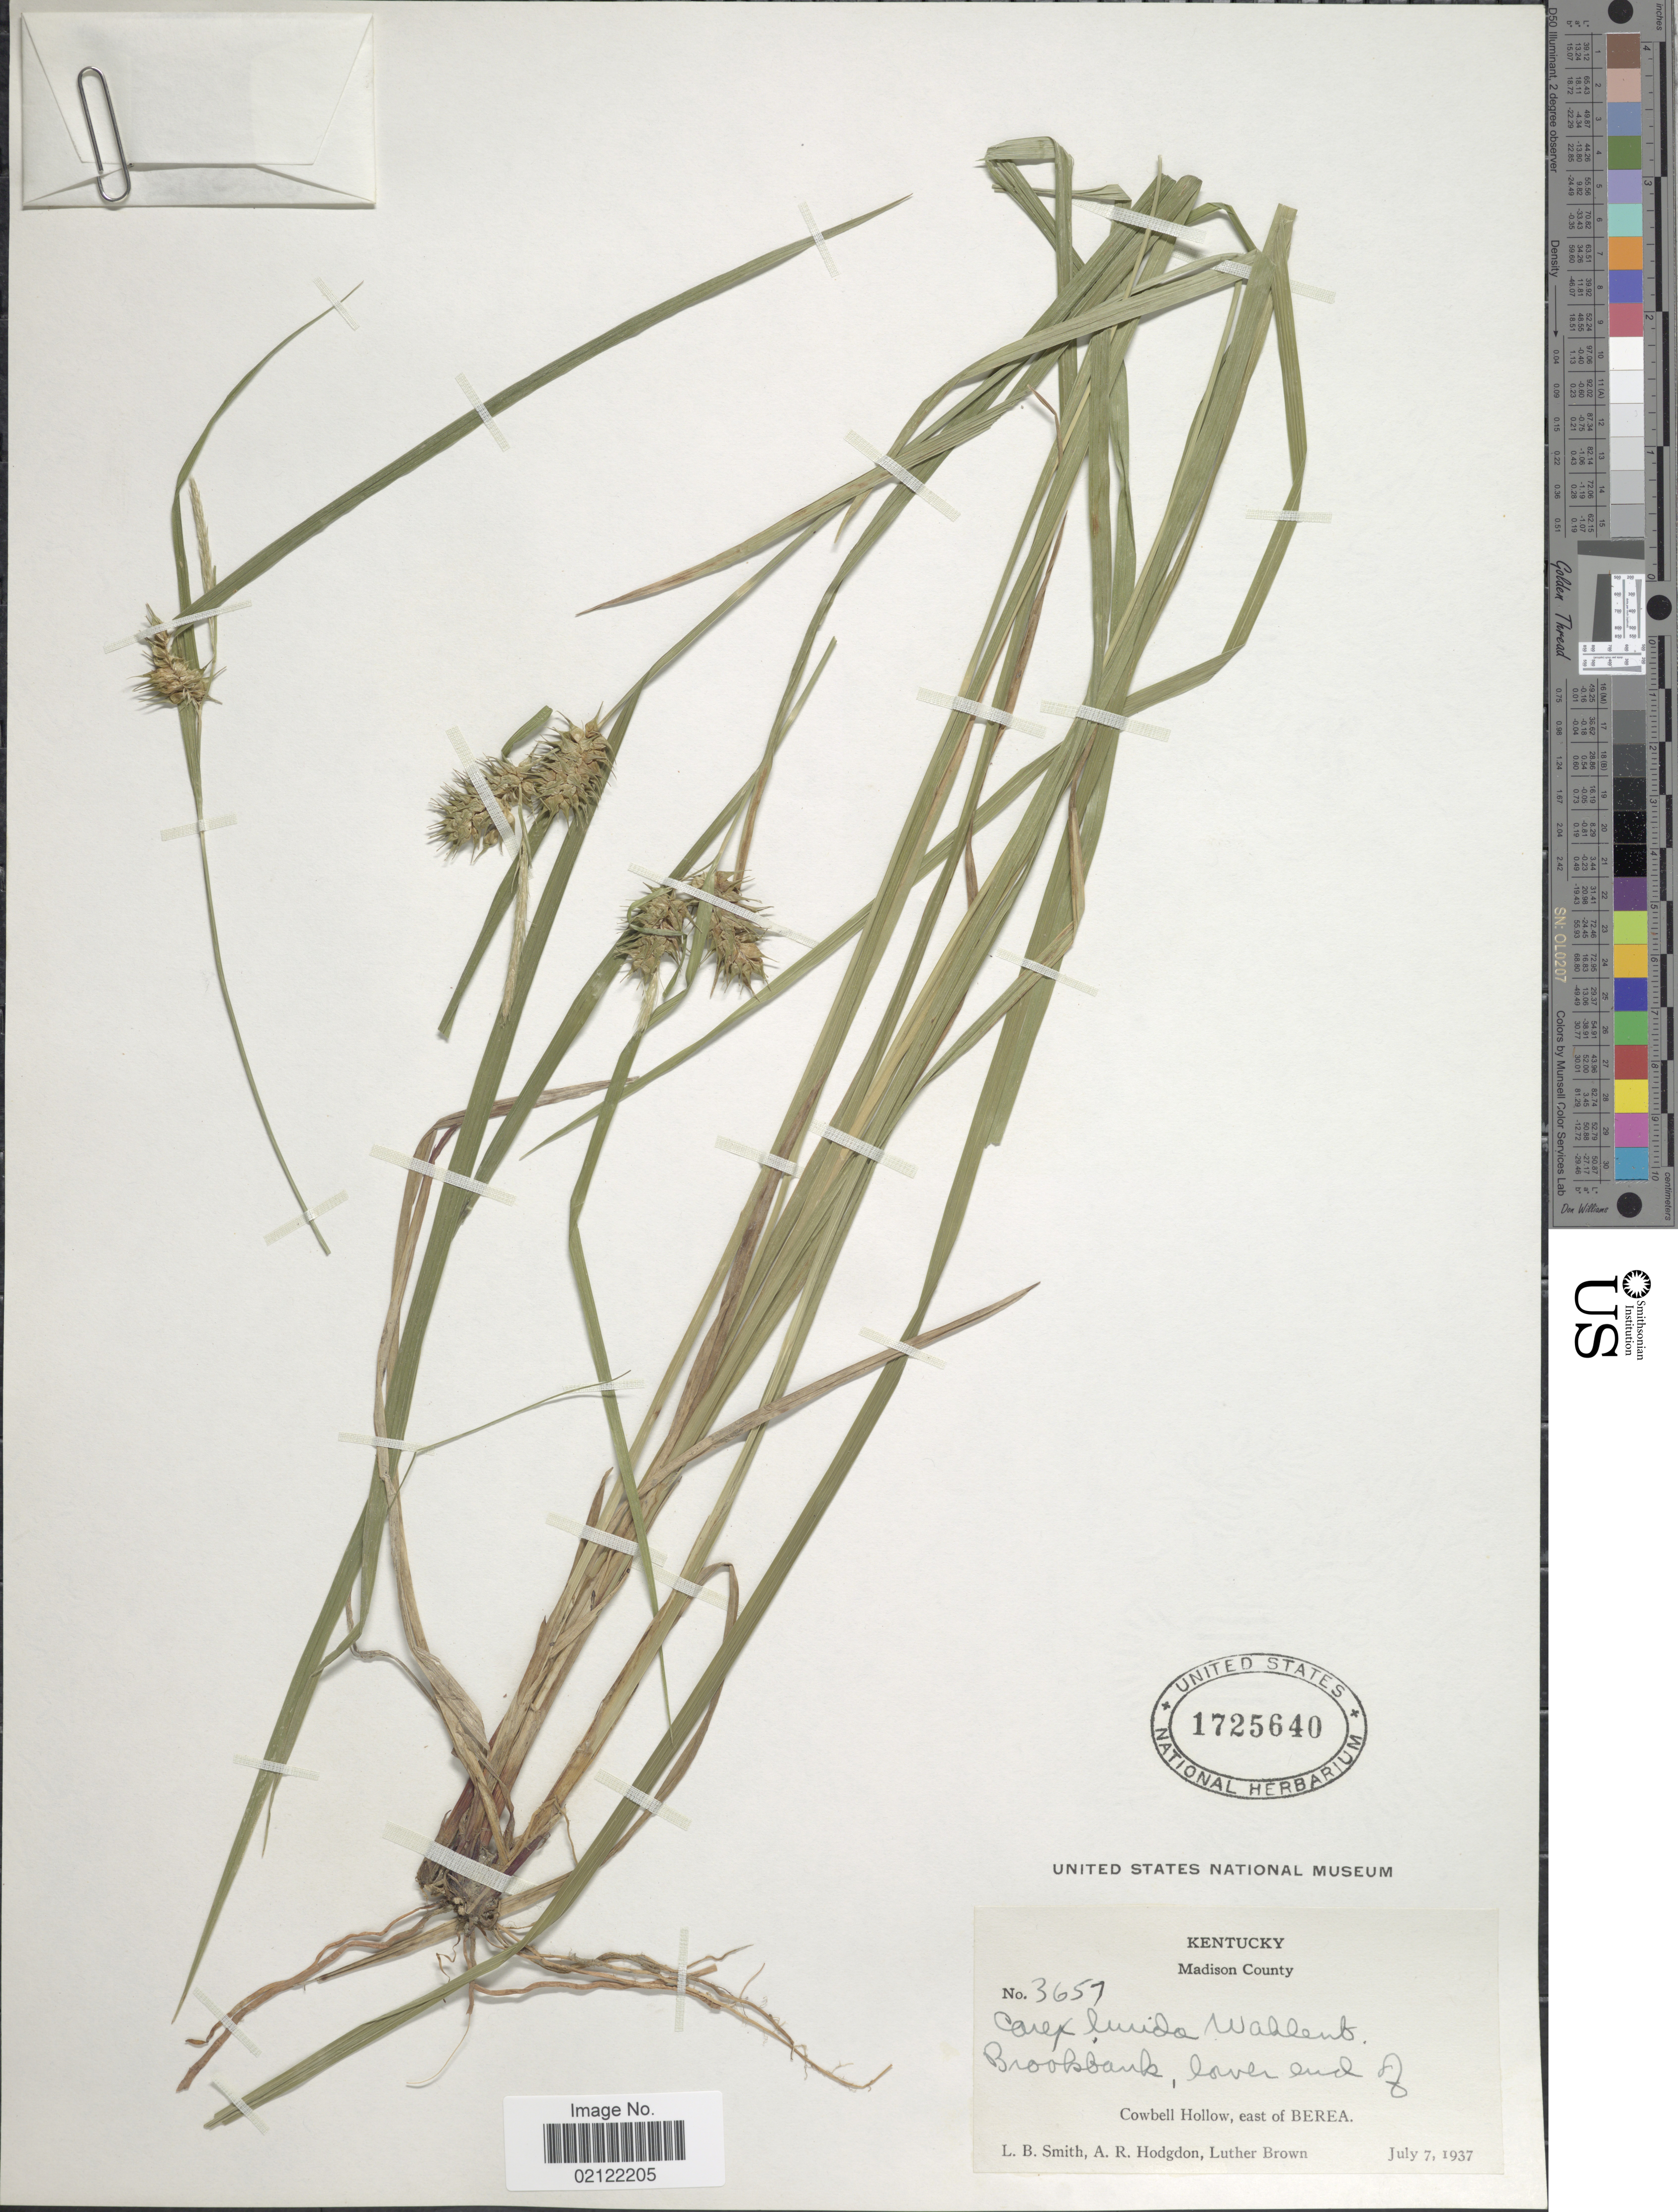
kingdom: Plantae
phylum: Tracheophyta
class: Liliopsida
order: Poales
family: Cyperaceae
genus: Carex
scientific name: Carex lurida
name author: Wahlenb.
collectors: L. Smith, A. R. Hodgdon & L. Brown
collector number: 3657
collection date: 1937-07-07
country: United States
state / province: Kentucky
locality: Madison County. Brookbank, lower end of Cowbell Hollow, east of Berea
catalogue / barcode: US 1725640